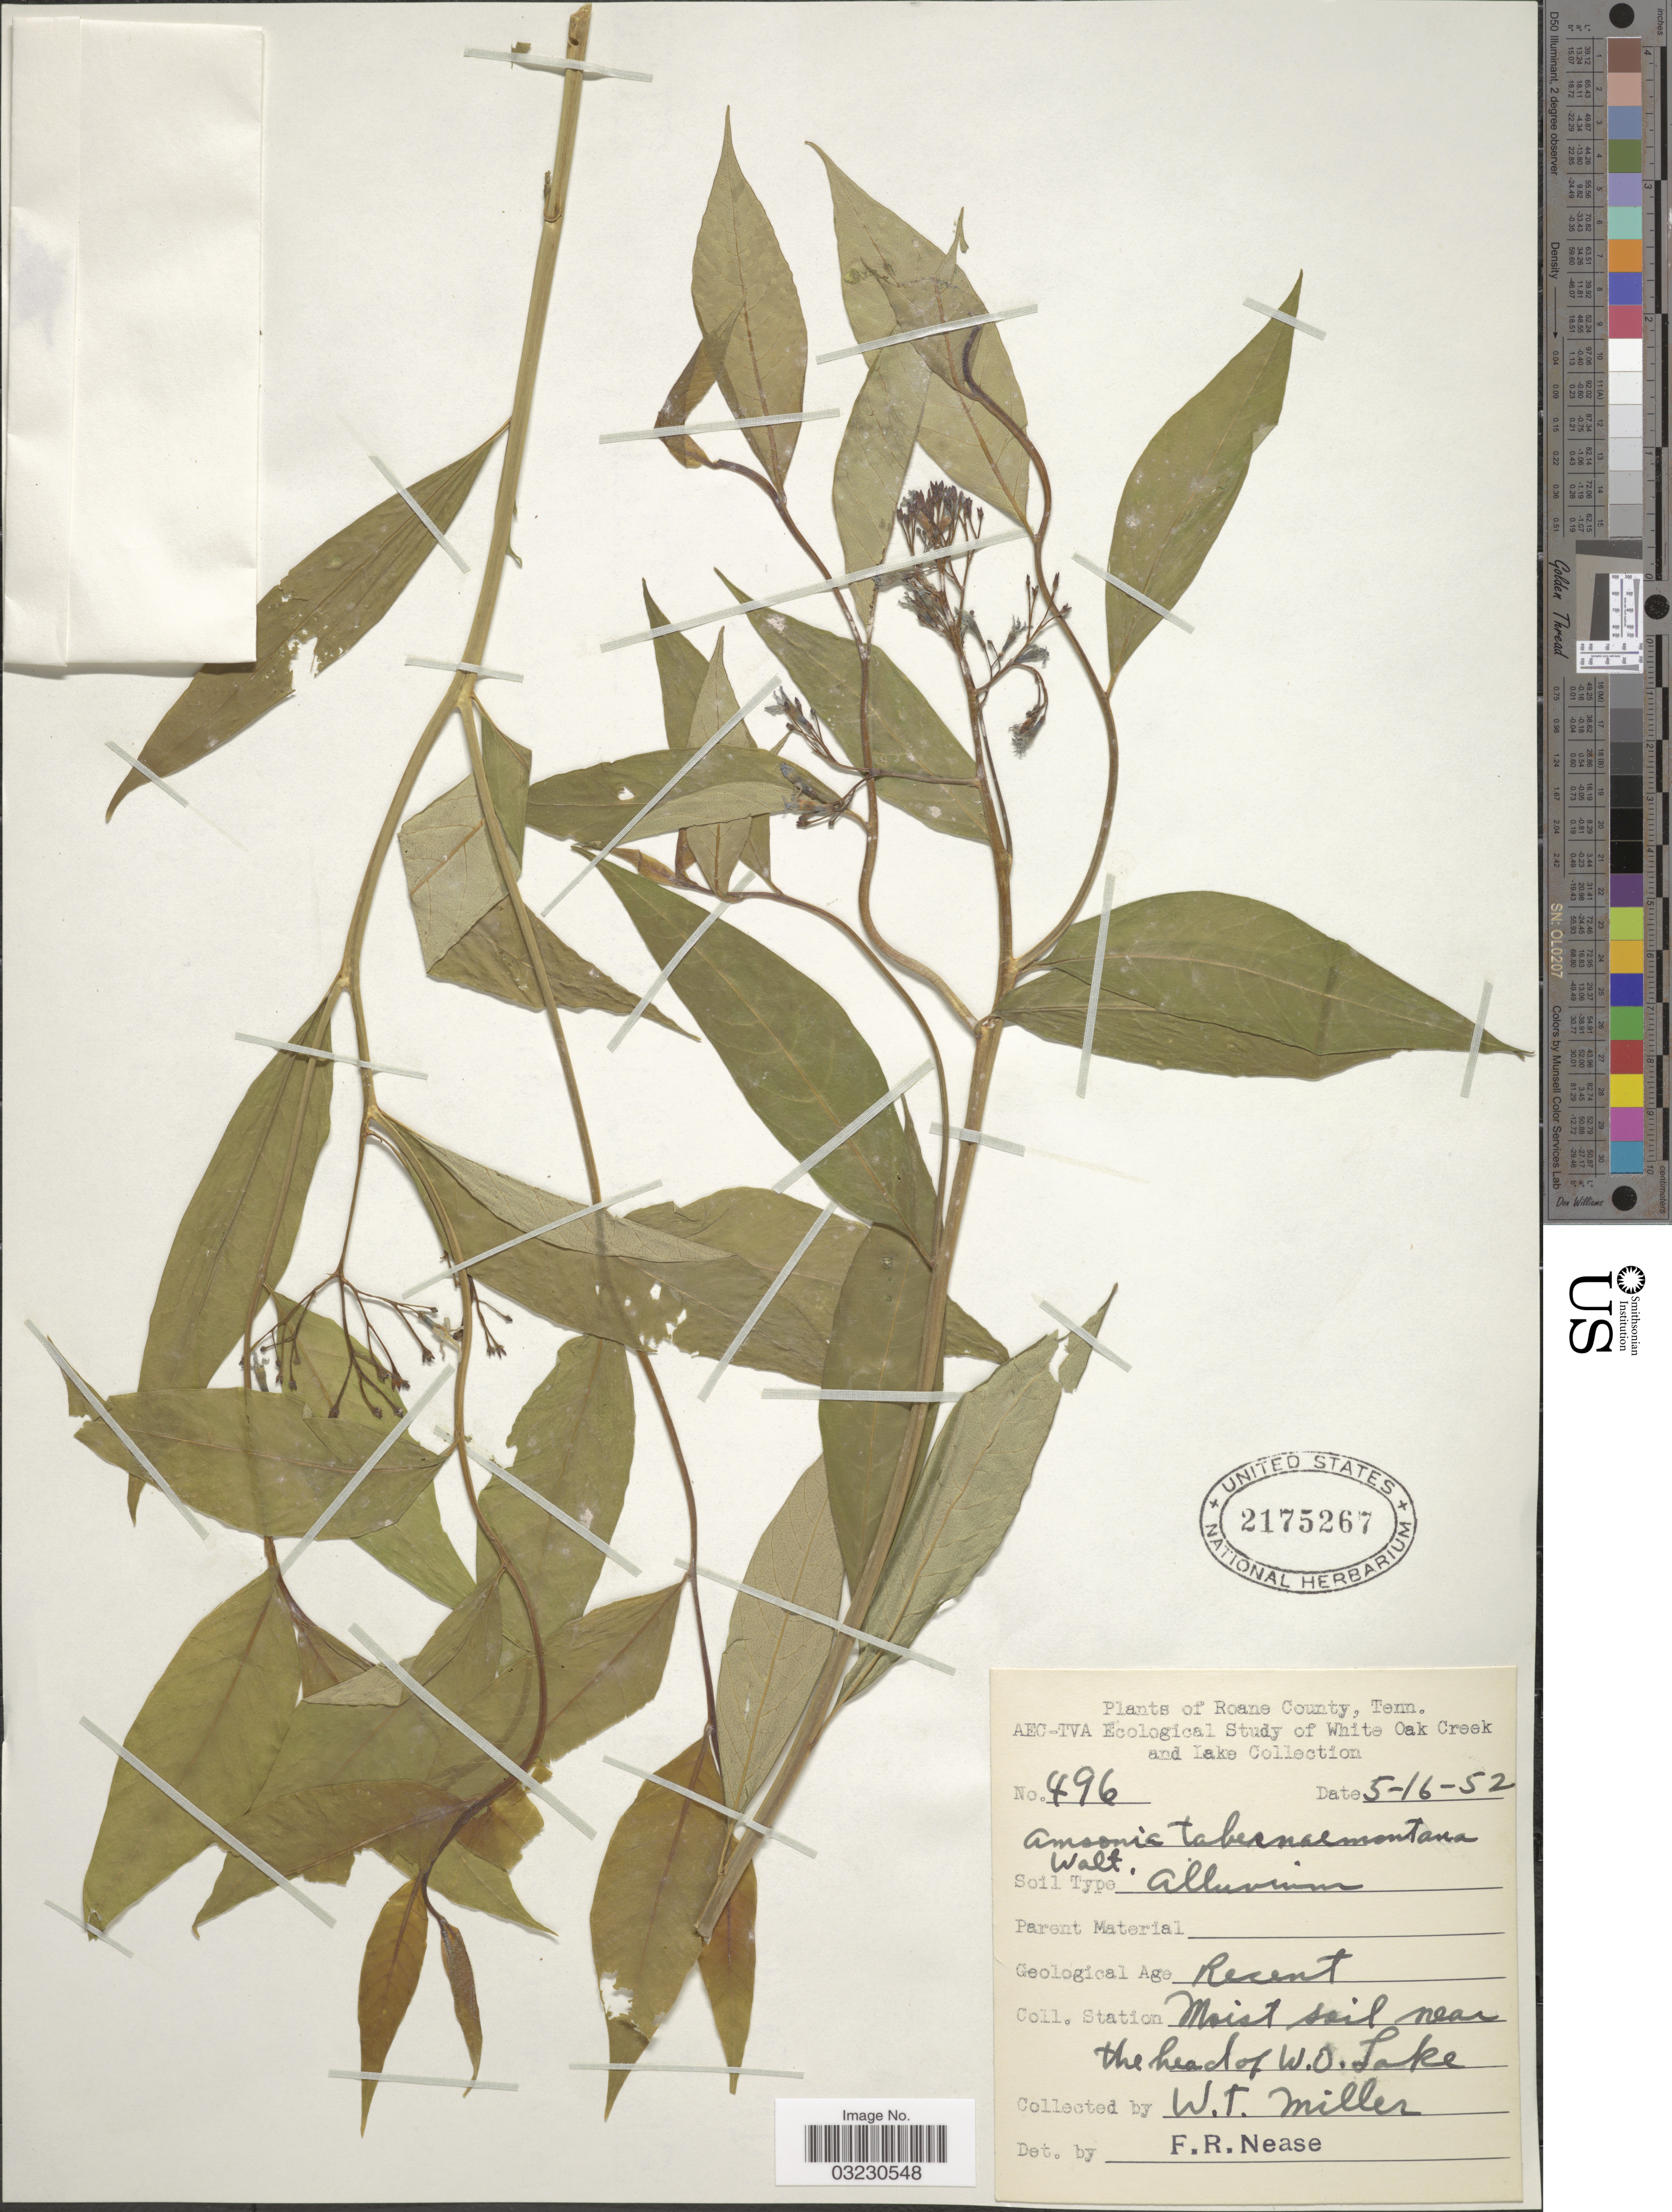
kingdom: Plantae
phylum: Tracheophyta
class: Magnoliopsida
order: Gentianales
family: Apocynaceae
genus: Amsonia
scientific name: Amsonia tabernaemontana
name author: Walter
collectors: W. I. Miller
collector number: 496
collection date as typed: Transcribed d/m/y: 16/5/52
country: United States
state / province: Tennessee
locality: Roane County, Station Moist soil near the head of W.O. Lake.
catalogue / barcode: US 2175267